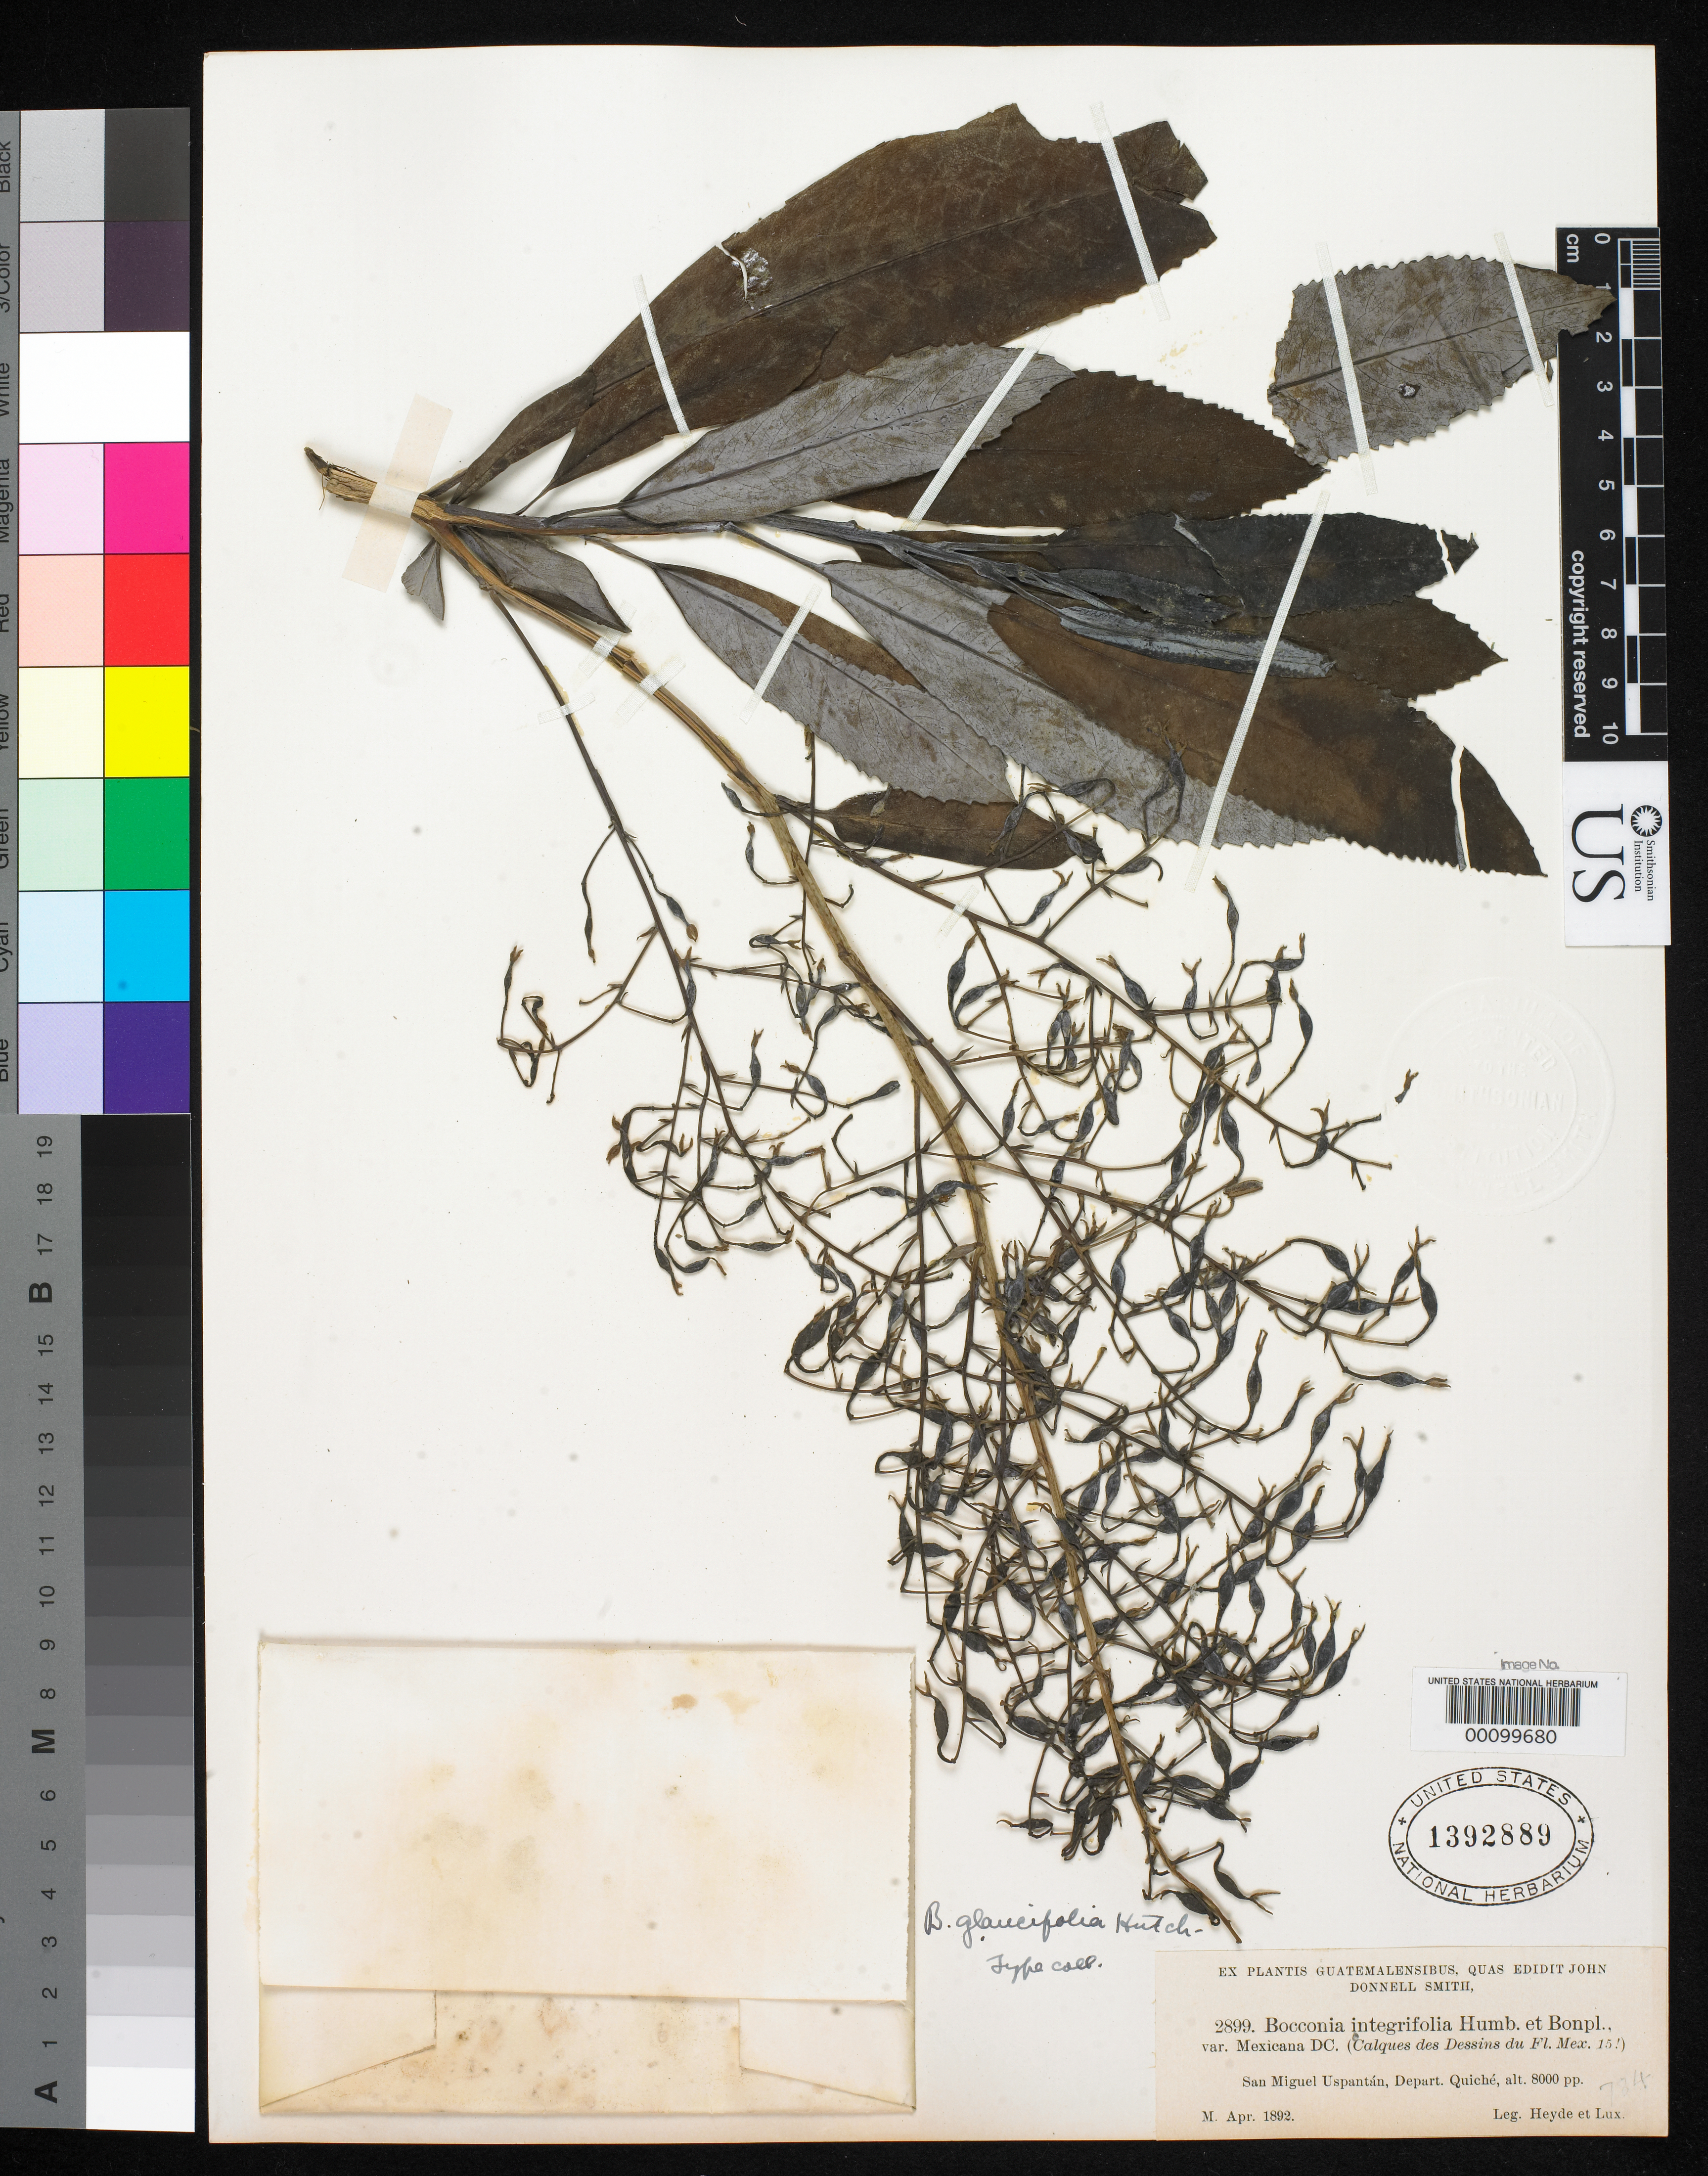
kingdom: Plantae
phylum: Tracheophyta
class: Magnoliopsida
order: Ranunculales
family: Papaveraceae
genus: Bocconia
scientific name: Bocconia glaucifolia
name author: Hutch.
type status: Holotype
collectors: E. T. Heyde & E. Lux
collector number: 2899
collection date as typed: Apr 1892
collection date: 1892-04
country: Guatemala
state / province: El Quiché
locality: San Miguel Uspantán.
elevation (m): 2600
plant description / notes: Specimen ex John Donnell Smith herbarium. Holotype? Type citation ambiguous ("Heyde & Lux in Herb. Donnell Smith 2899").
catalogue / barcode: US 1392889